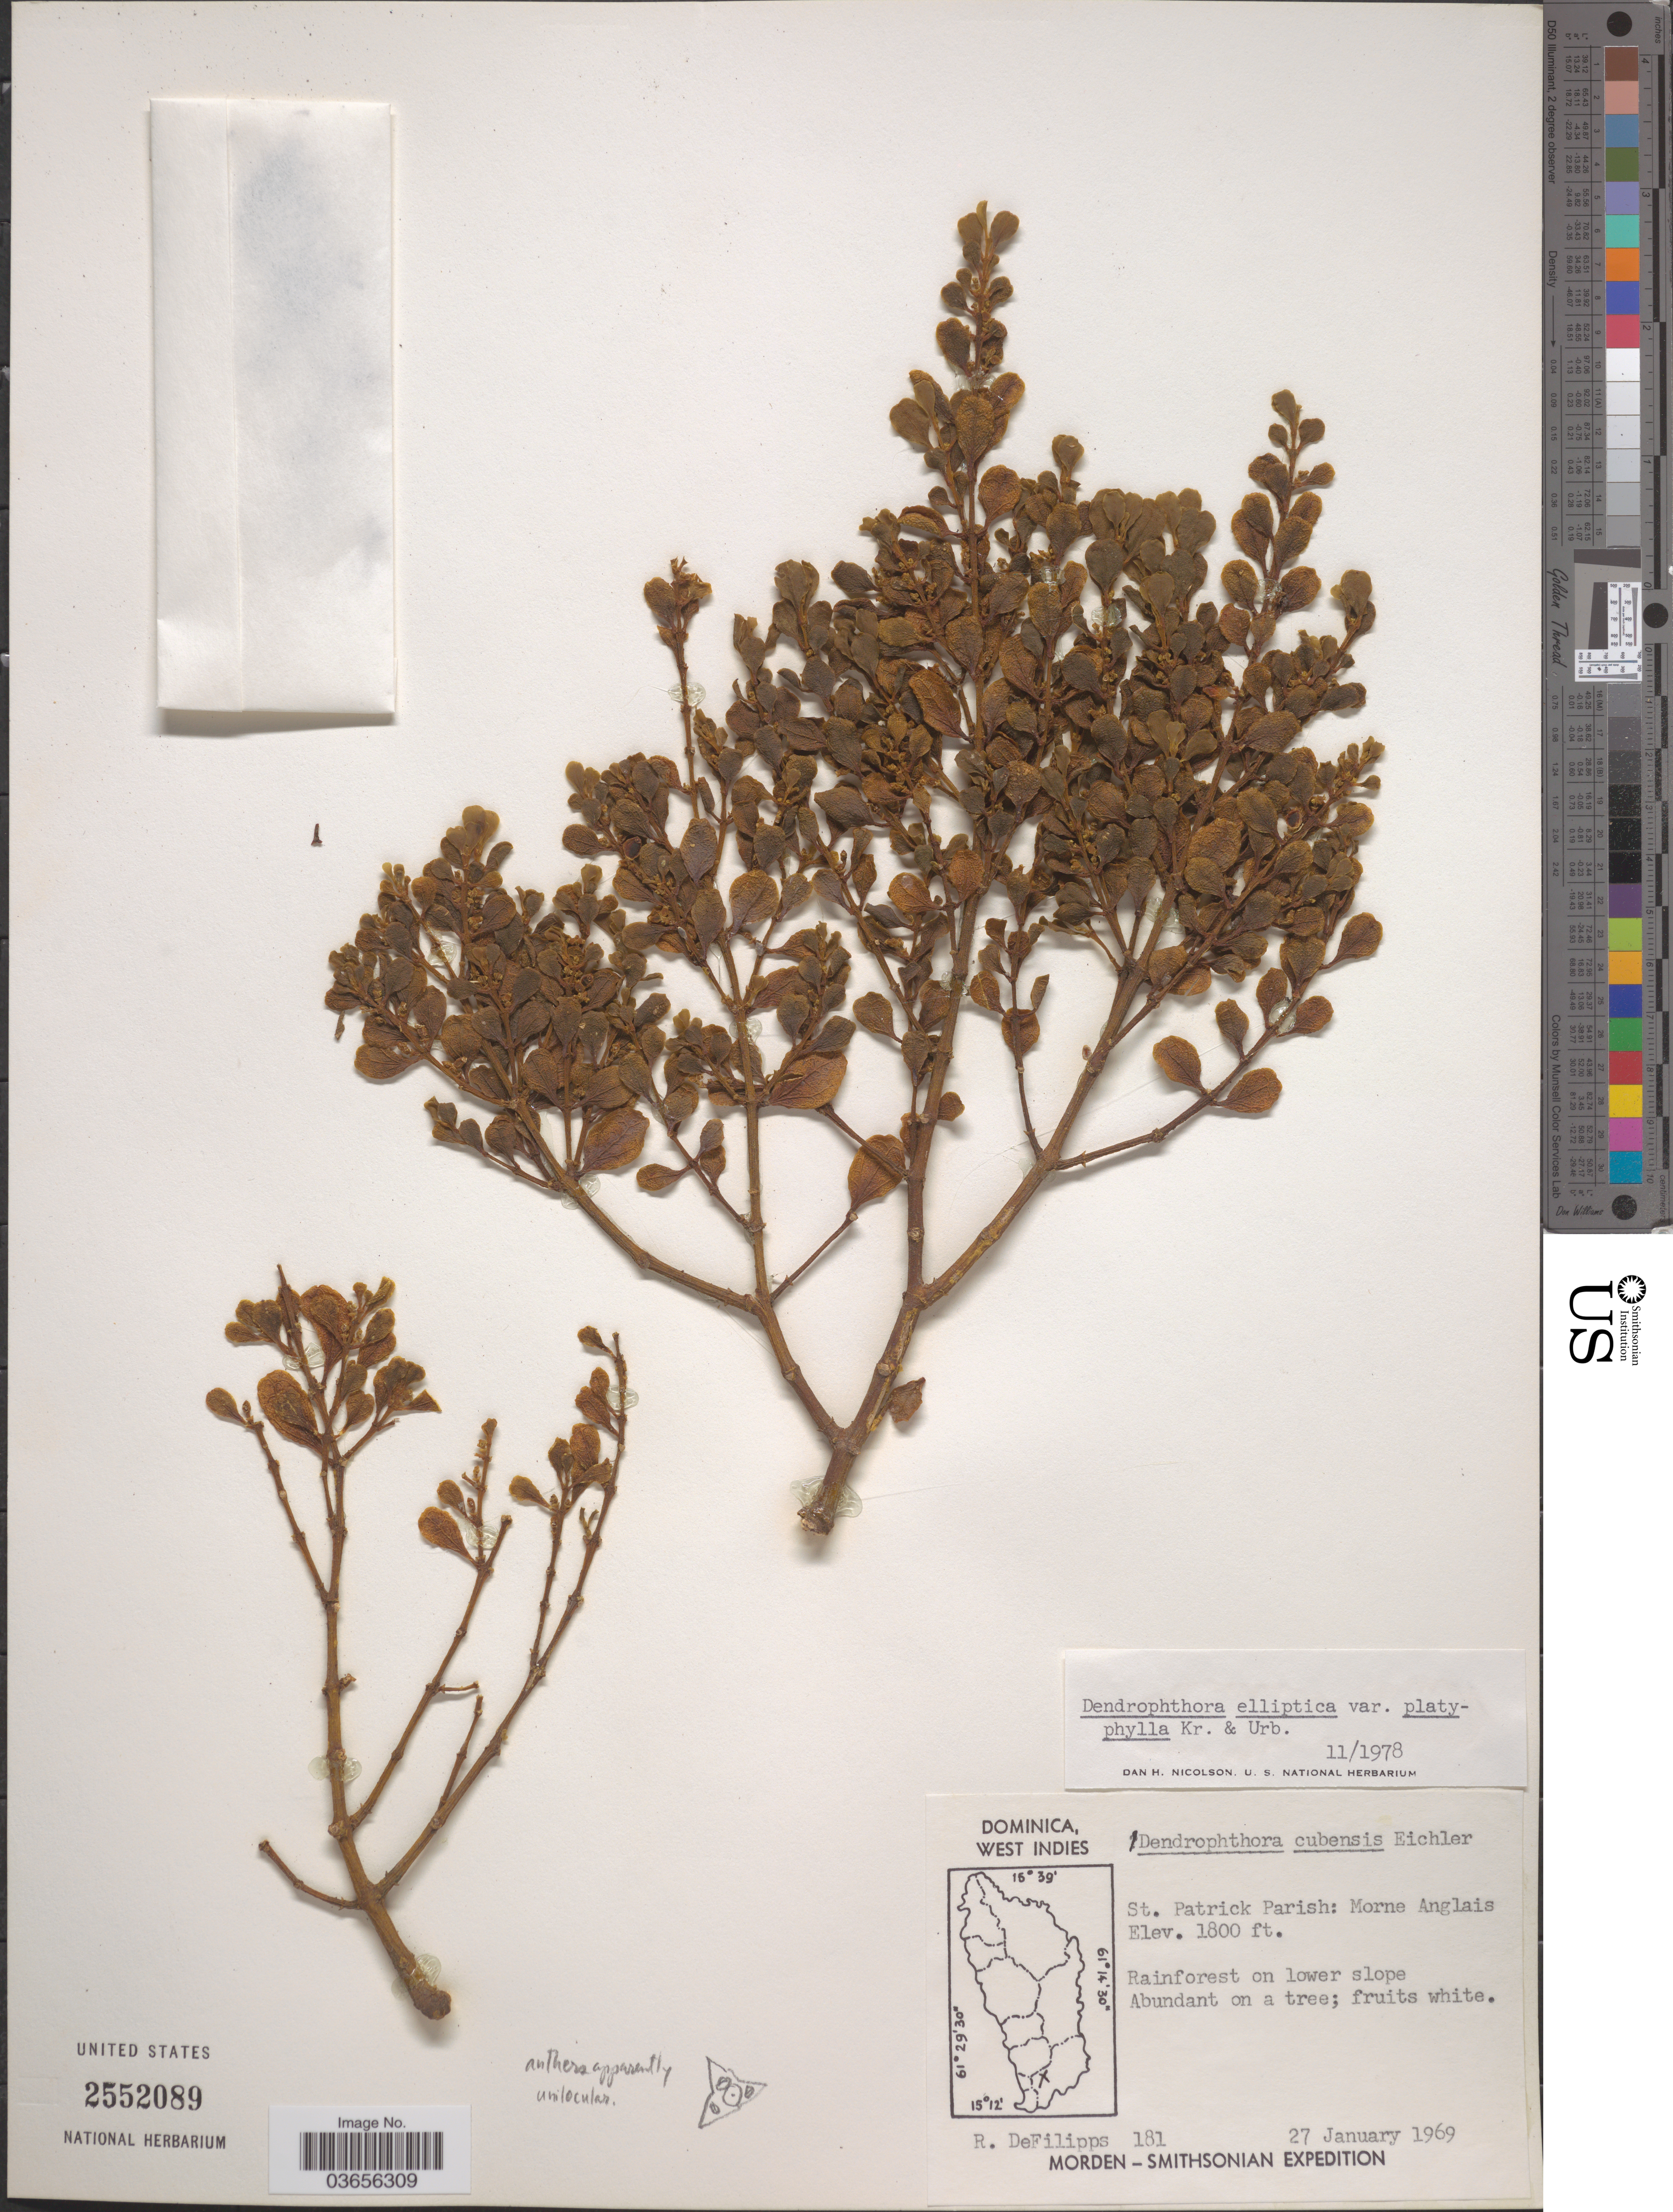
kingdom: Plantae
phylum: Tracheophyta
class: Magnoliopsida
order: Santalales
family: Viscaceae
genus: Dendrophthora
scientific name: Dendrophthora elliptica var. platyphylla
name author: Krug & Urb.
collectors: R. A. DeFilipps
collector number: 181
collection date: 1969-01-27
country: Dominica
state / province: St. Patrick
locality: St. Patrick Parish: Morne Anglais.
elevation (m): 549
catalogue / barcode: US 2552089